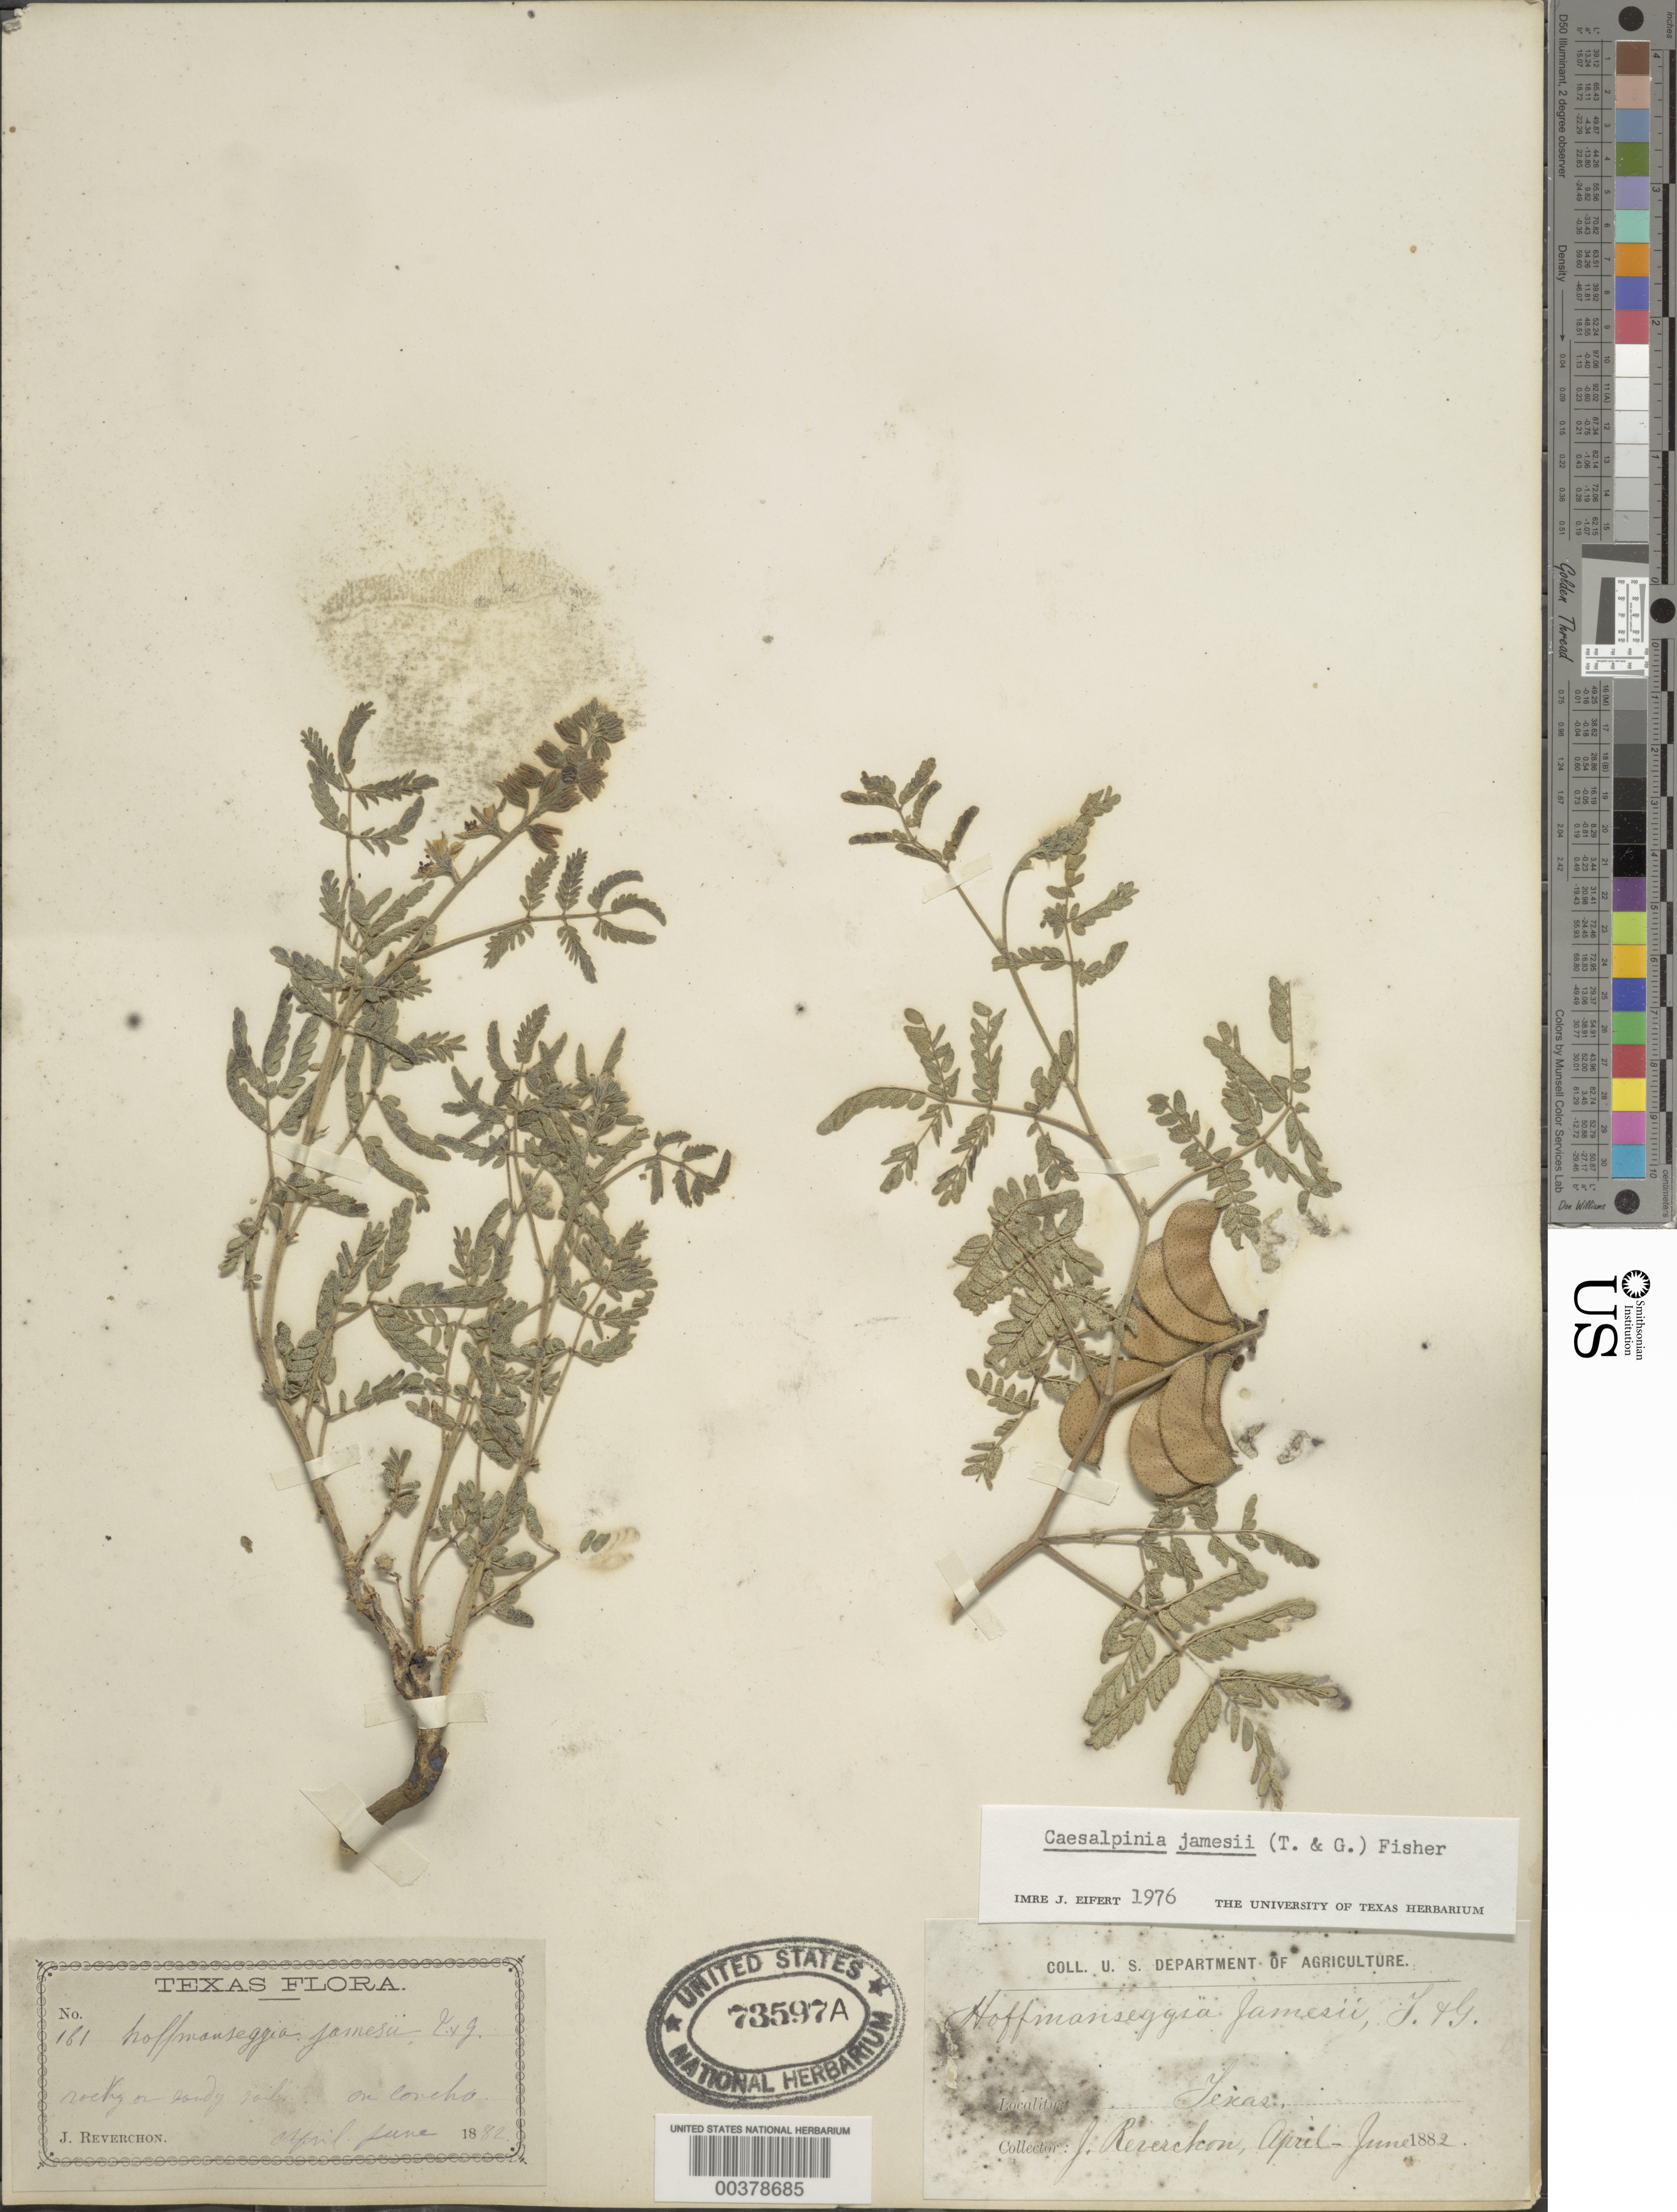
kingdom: Plantae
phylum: Tracheophyta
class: Magnoliopsida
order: Fabales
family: Fabaceae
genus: Pomaria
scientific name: Pomaria jamesii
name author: (Torr. & A. Gray) Walp.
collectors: J. Reverchon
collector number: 161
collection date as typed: Apr 1882 to -- Jun 1882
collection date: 1882-04/1882-06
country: United States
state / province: Texas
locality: On concho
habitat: Rocky or sandy soils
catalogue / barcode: US 73597A